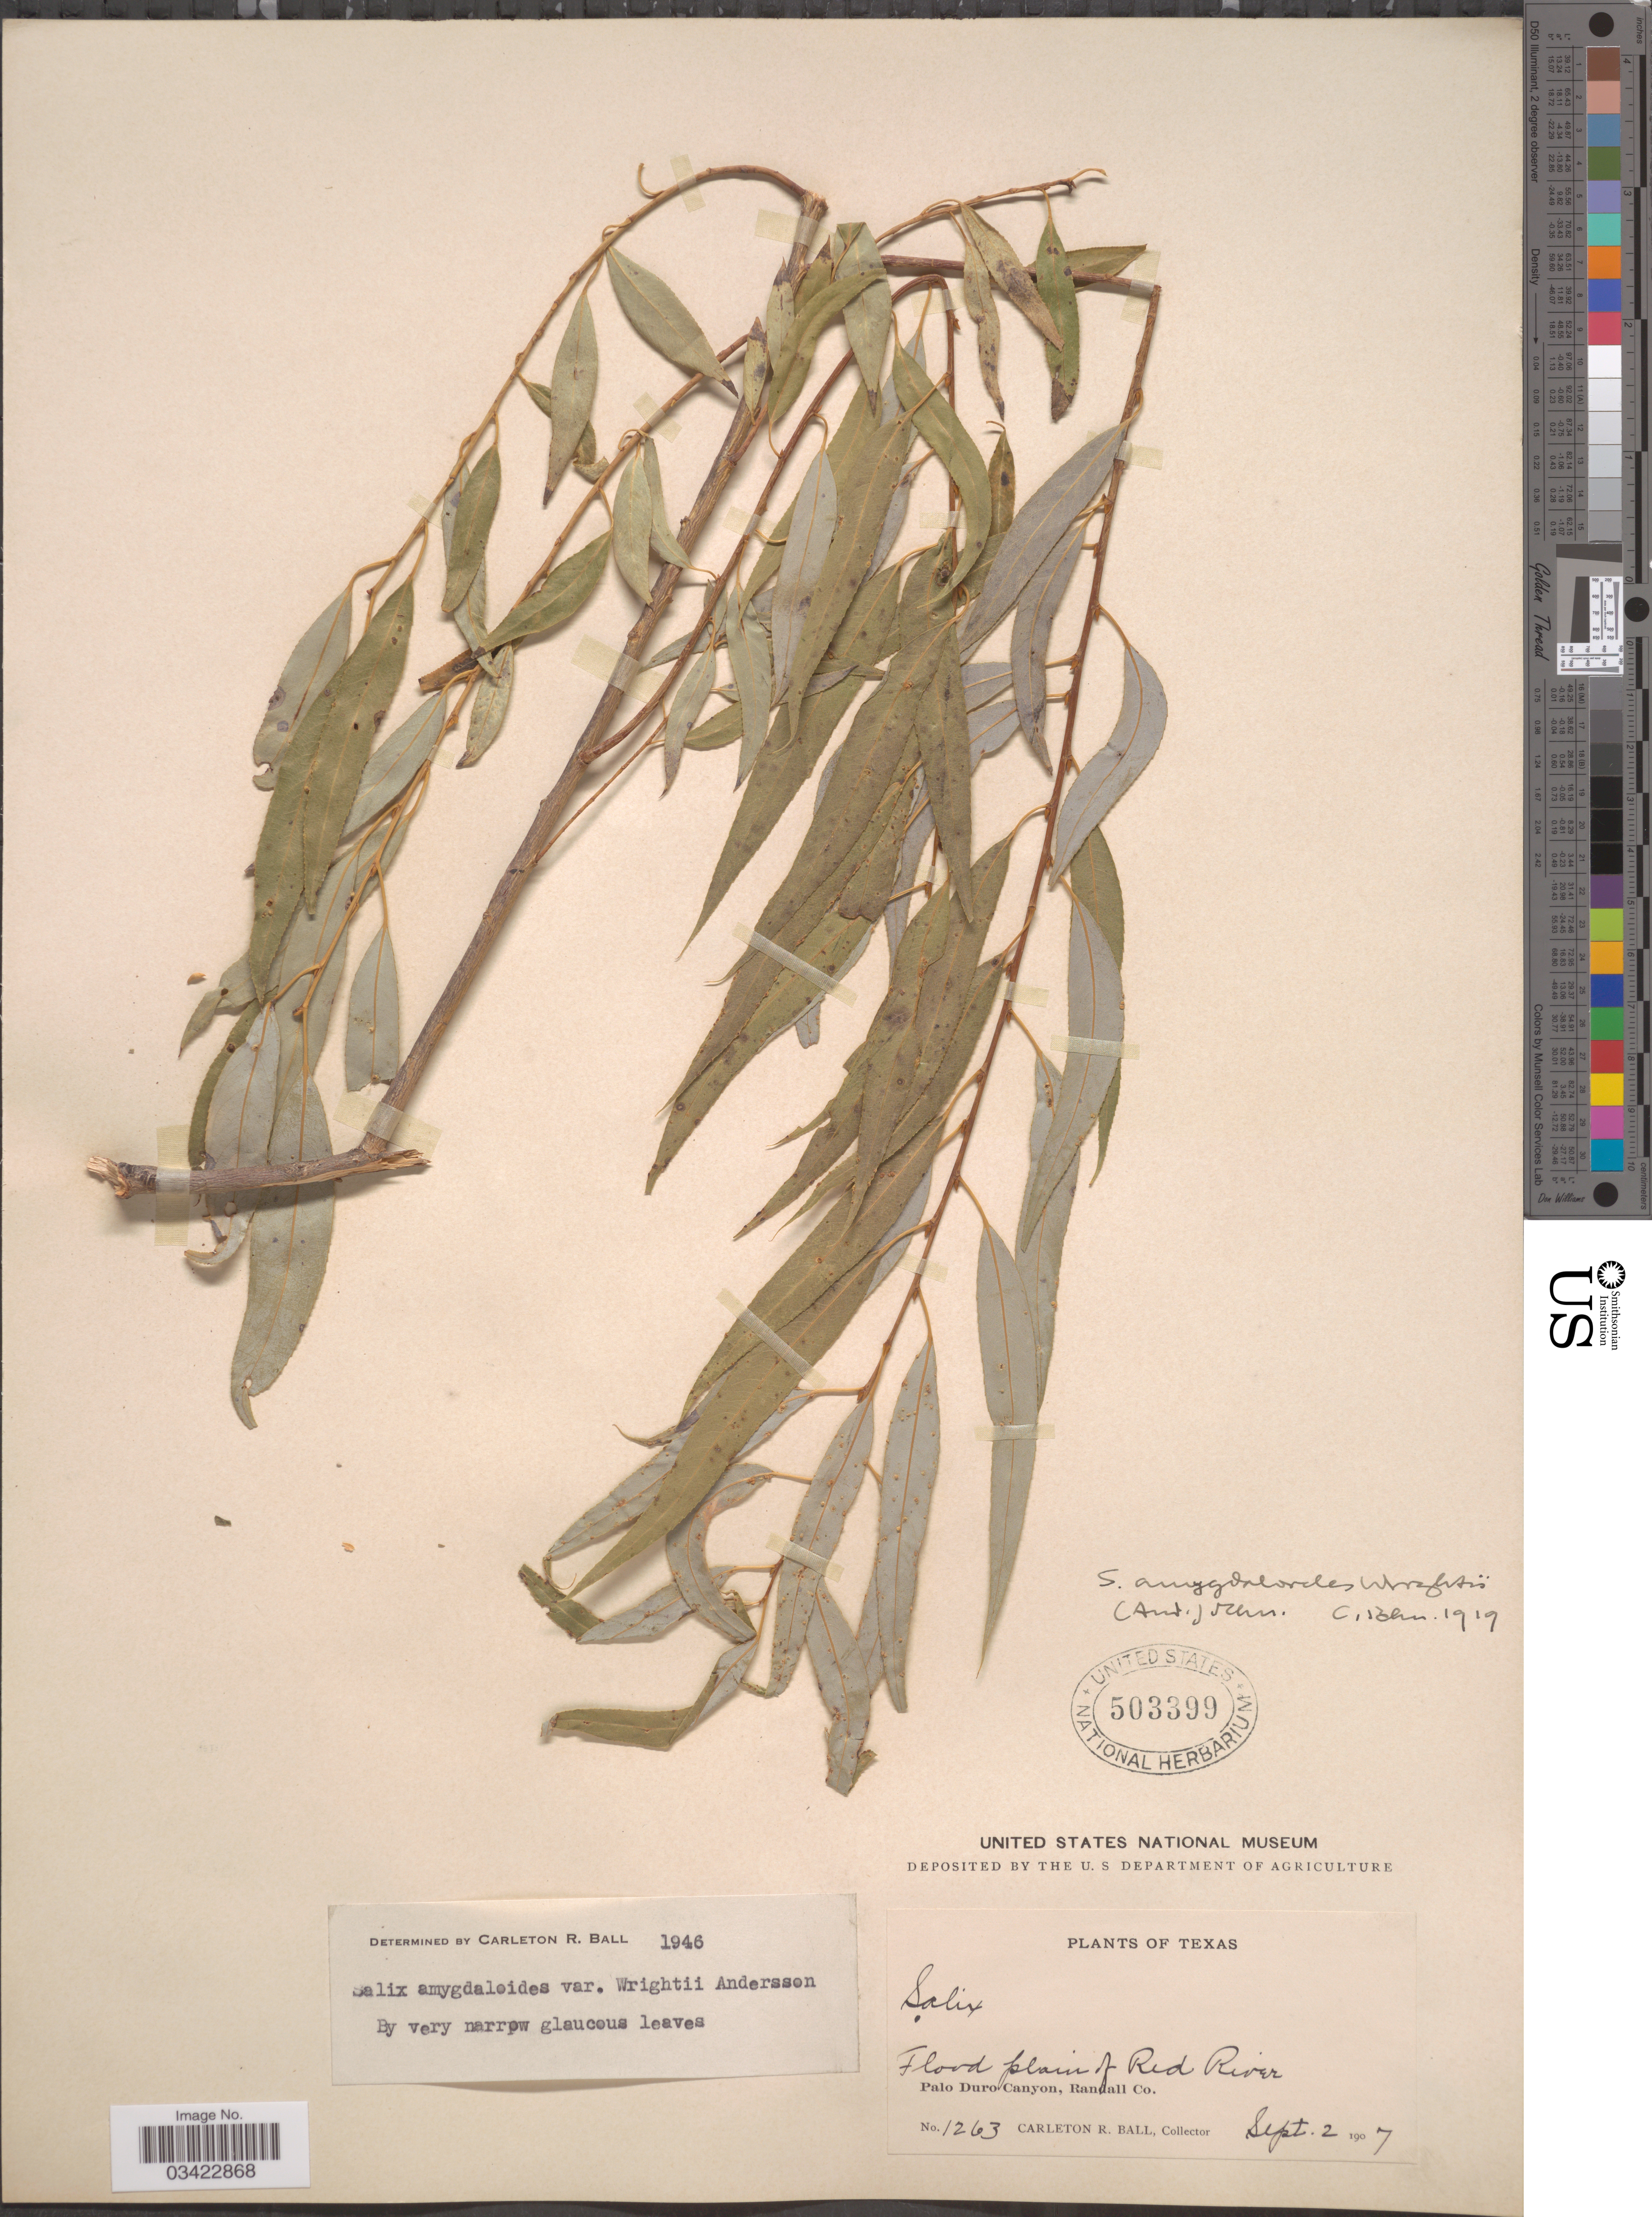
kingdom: Plantae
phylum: Tracheophyta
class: Magnoliopsida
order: Malpighiales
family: Salicaceae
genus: Salix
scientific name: Salix amygdaloides var. wrightii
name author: (Andersson) C.K. Schneid.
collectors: C. R. Ball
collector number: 1263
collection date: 1907-09-02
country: United States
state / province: Texas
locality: Flood plain of Red River. Palo Duro Canyon, Randall Co.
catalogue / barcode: US 503399